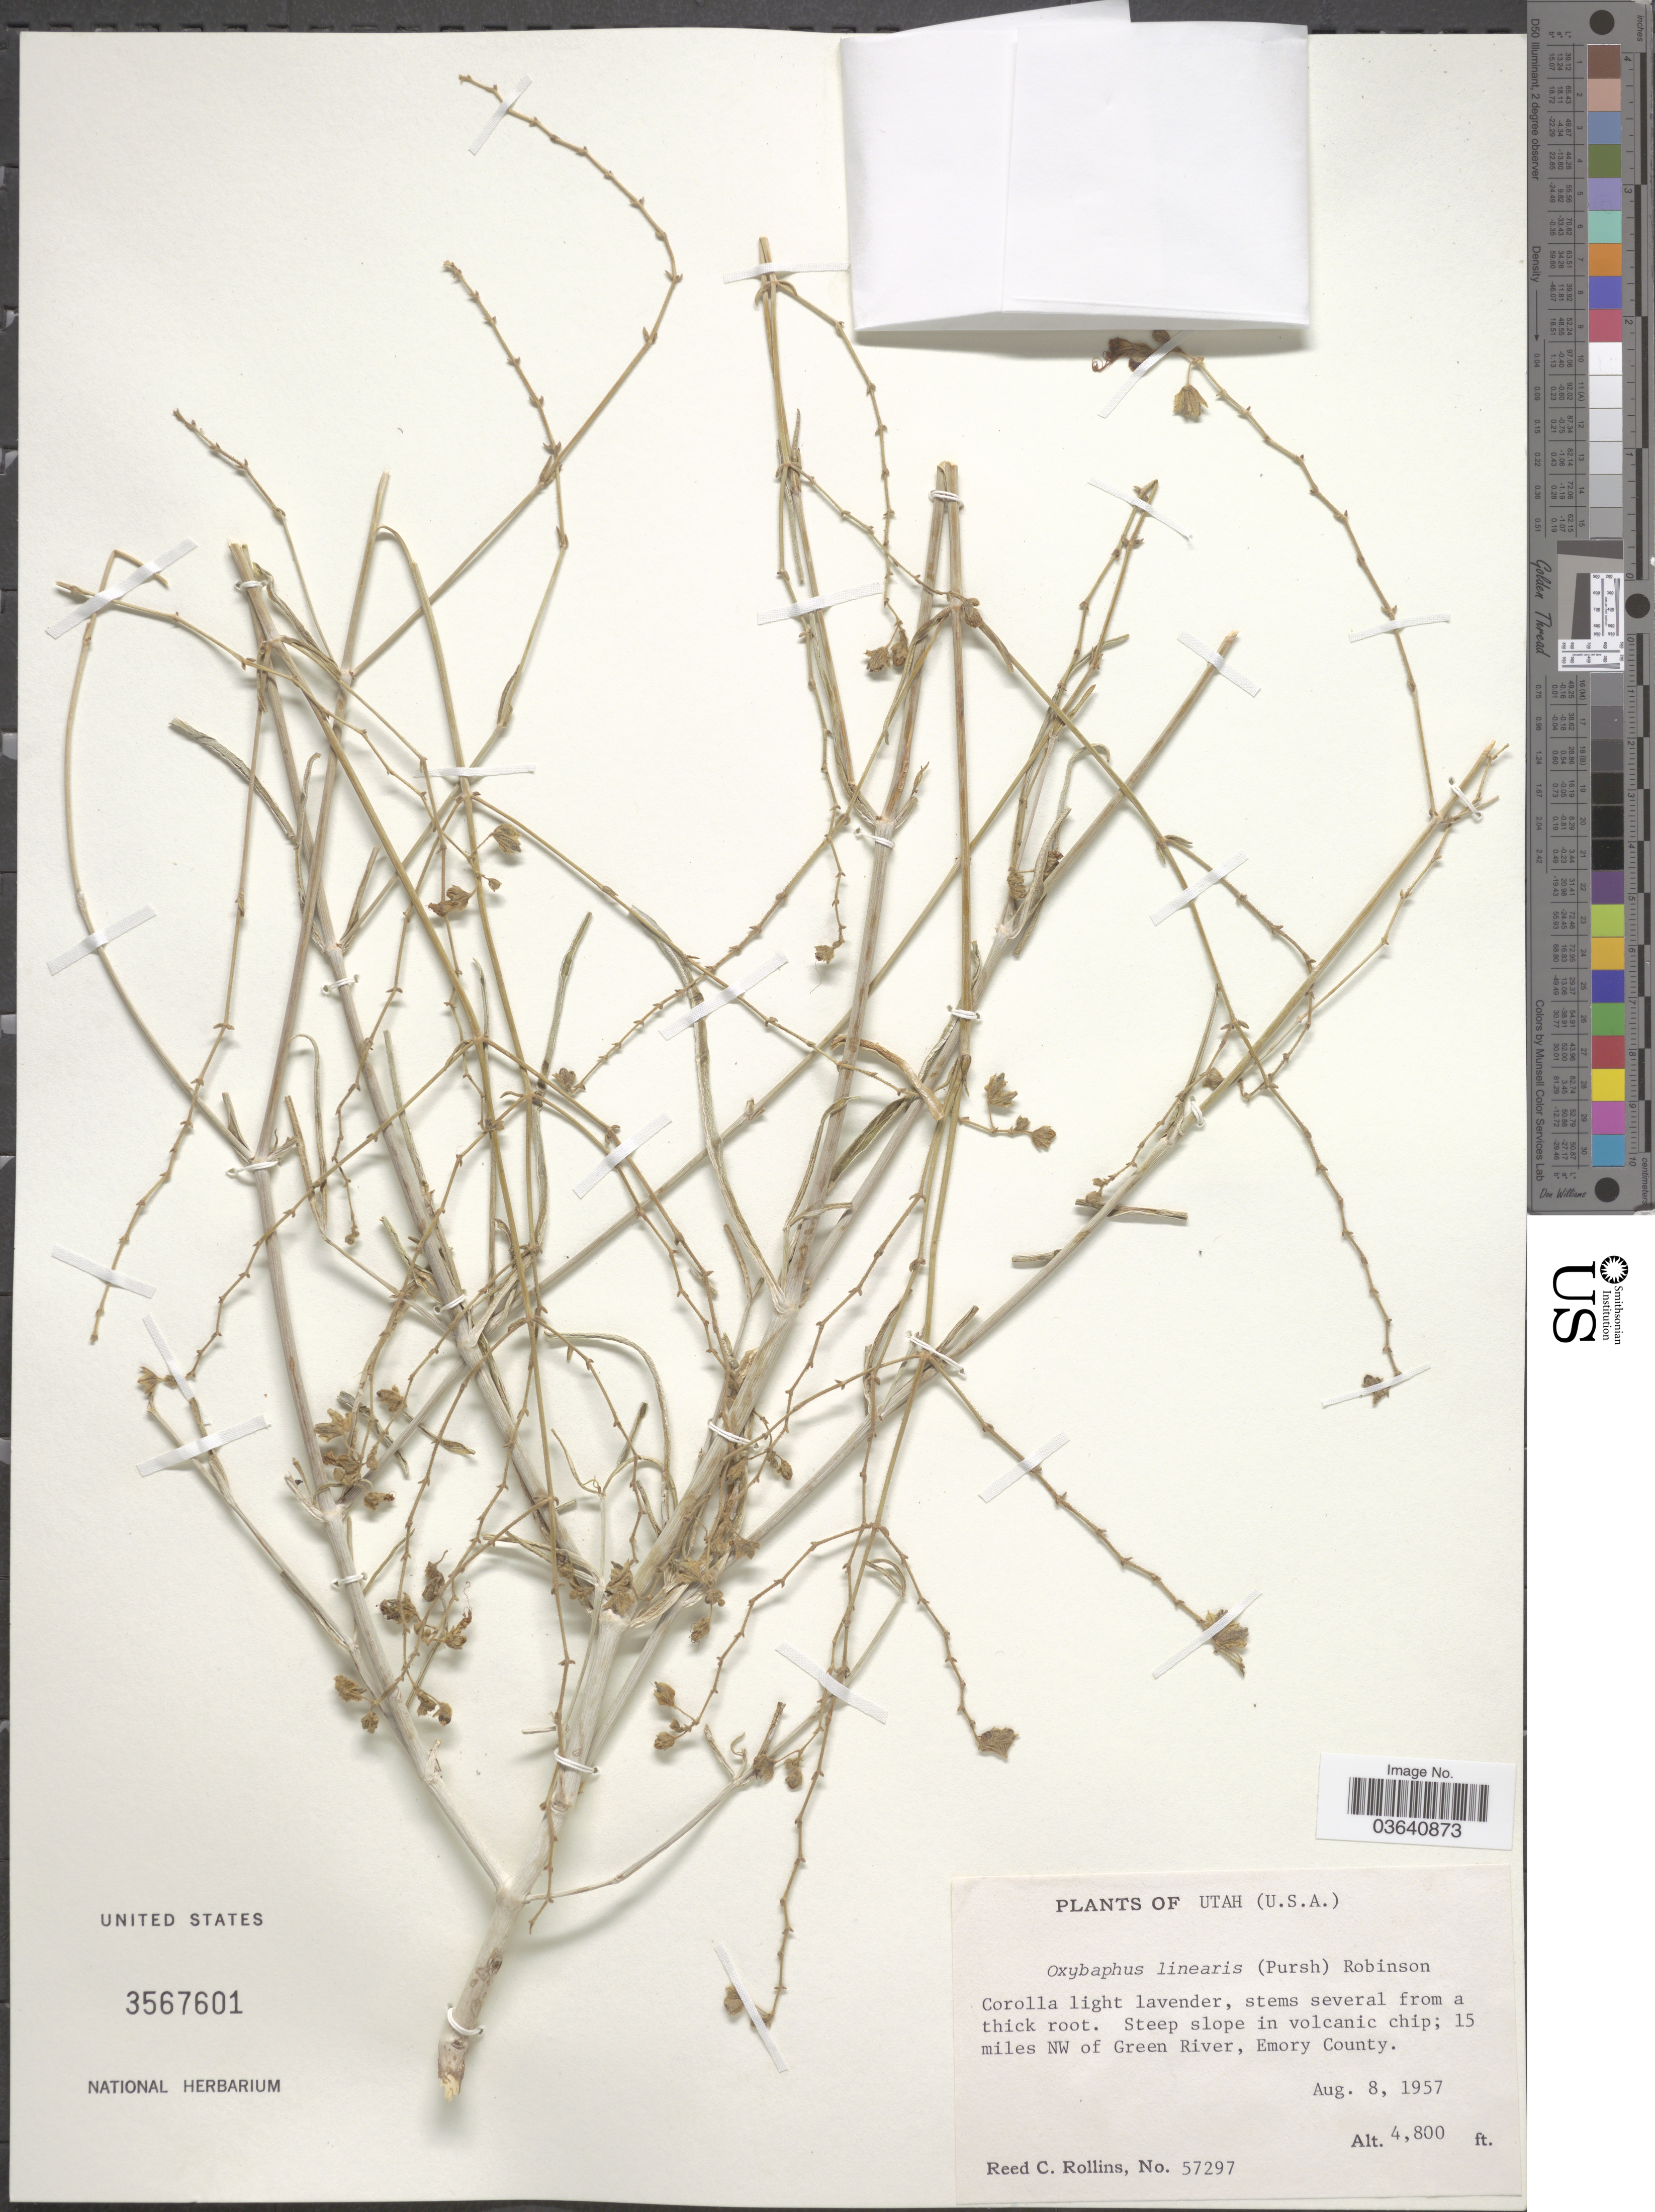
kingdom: Plantae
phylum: Tracheophyta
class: Magnoliopsida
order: Caryophyllales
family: Nyctaginaceae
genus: Mirabilis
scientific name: Mirabilis linearis var. linearis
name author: (Pursh) Heimerl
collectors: R. C. Rollins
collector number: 57297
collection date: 1957-08-08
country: United States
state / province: Utah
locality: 15 miles NW of Green River, Emory County.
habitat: steep slope in volcanic chip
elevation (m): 1463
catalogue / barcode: US 3567601